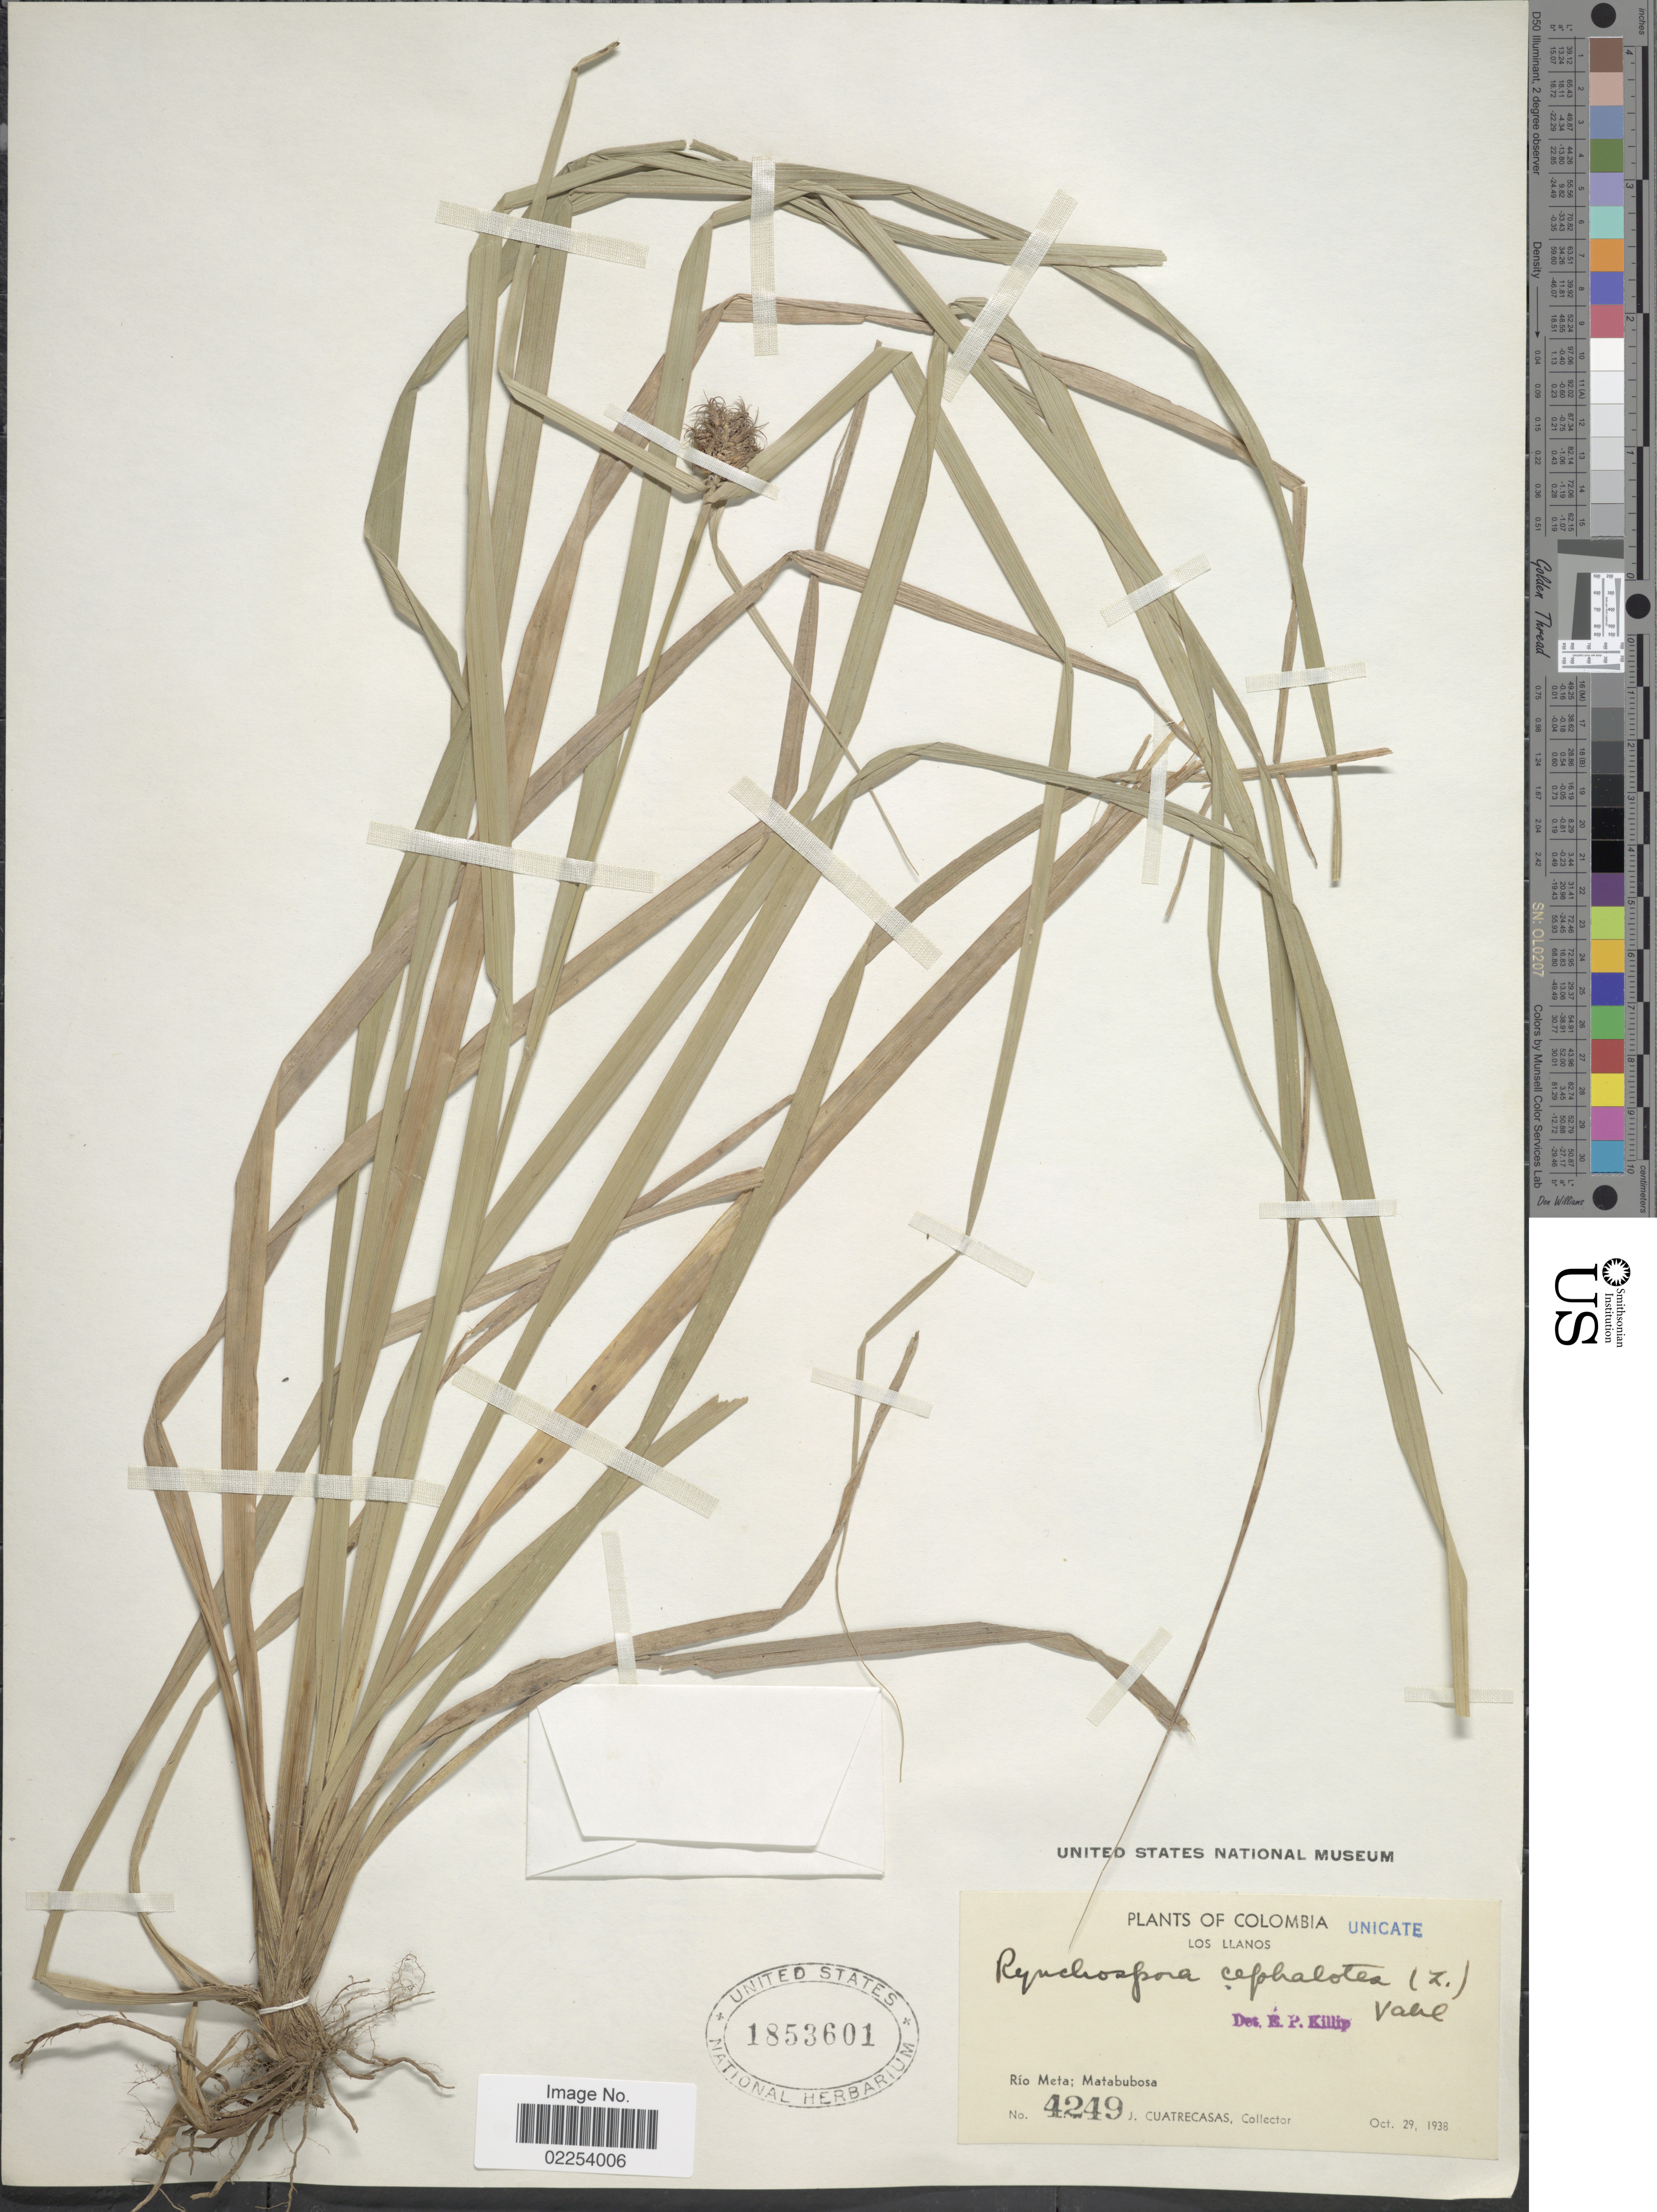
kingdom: Plantae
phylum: Tracheophyta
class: Liliopsida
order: Poales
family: Cyperaceae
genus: Rhynchospora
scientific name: Rhynchospora cephalotes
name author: (L.) Vahl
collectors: J. Cuatrecasas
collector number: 4249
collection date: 1938-10-29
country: Colombia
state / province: Meta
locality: Los Llanos, Rio Meta: Matabubosa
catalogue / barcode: US 1853601